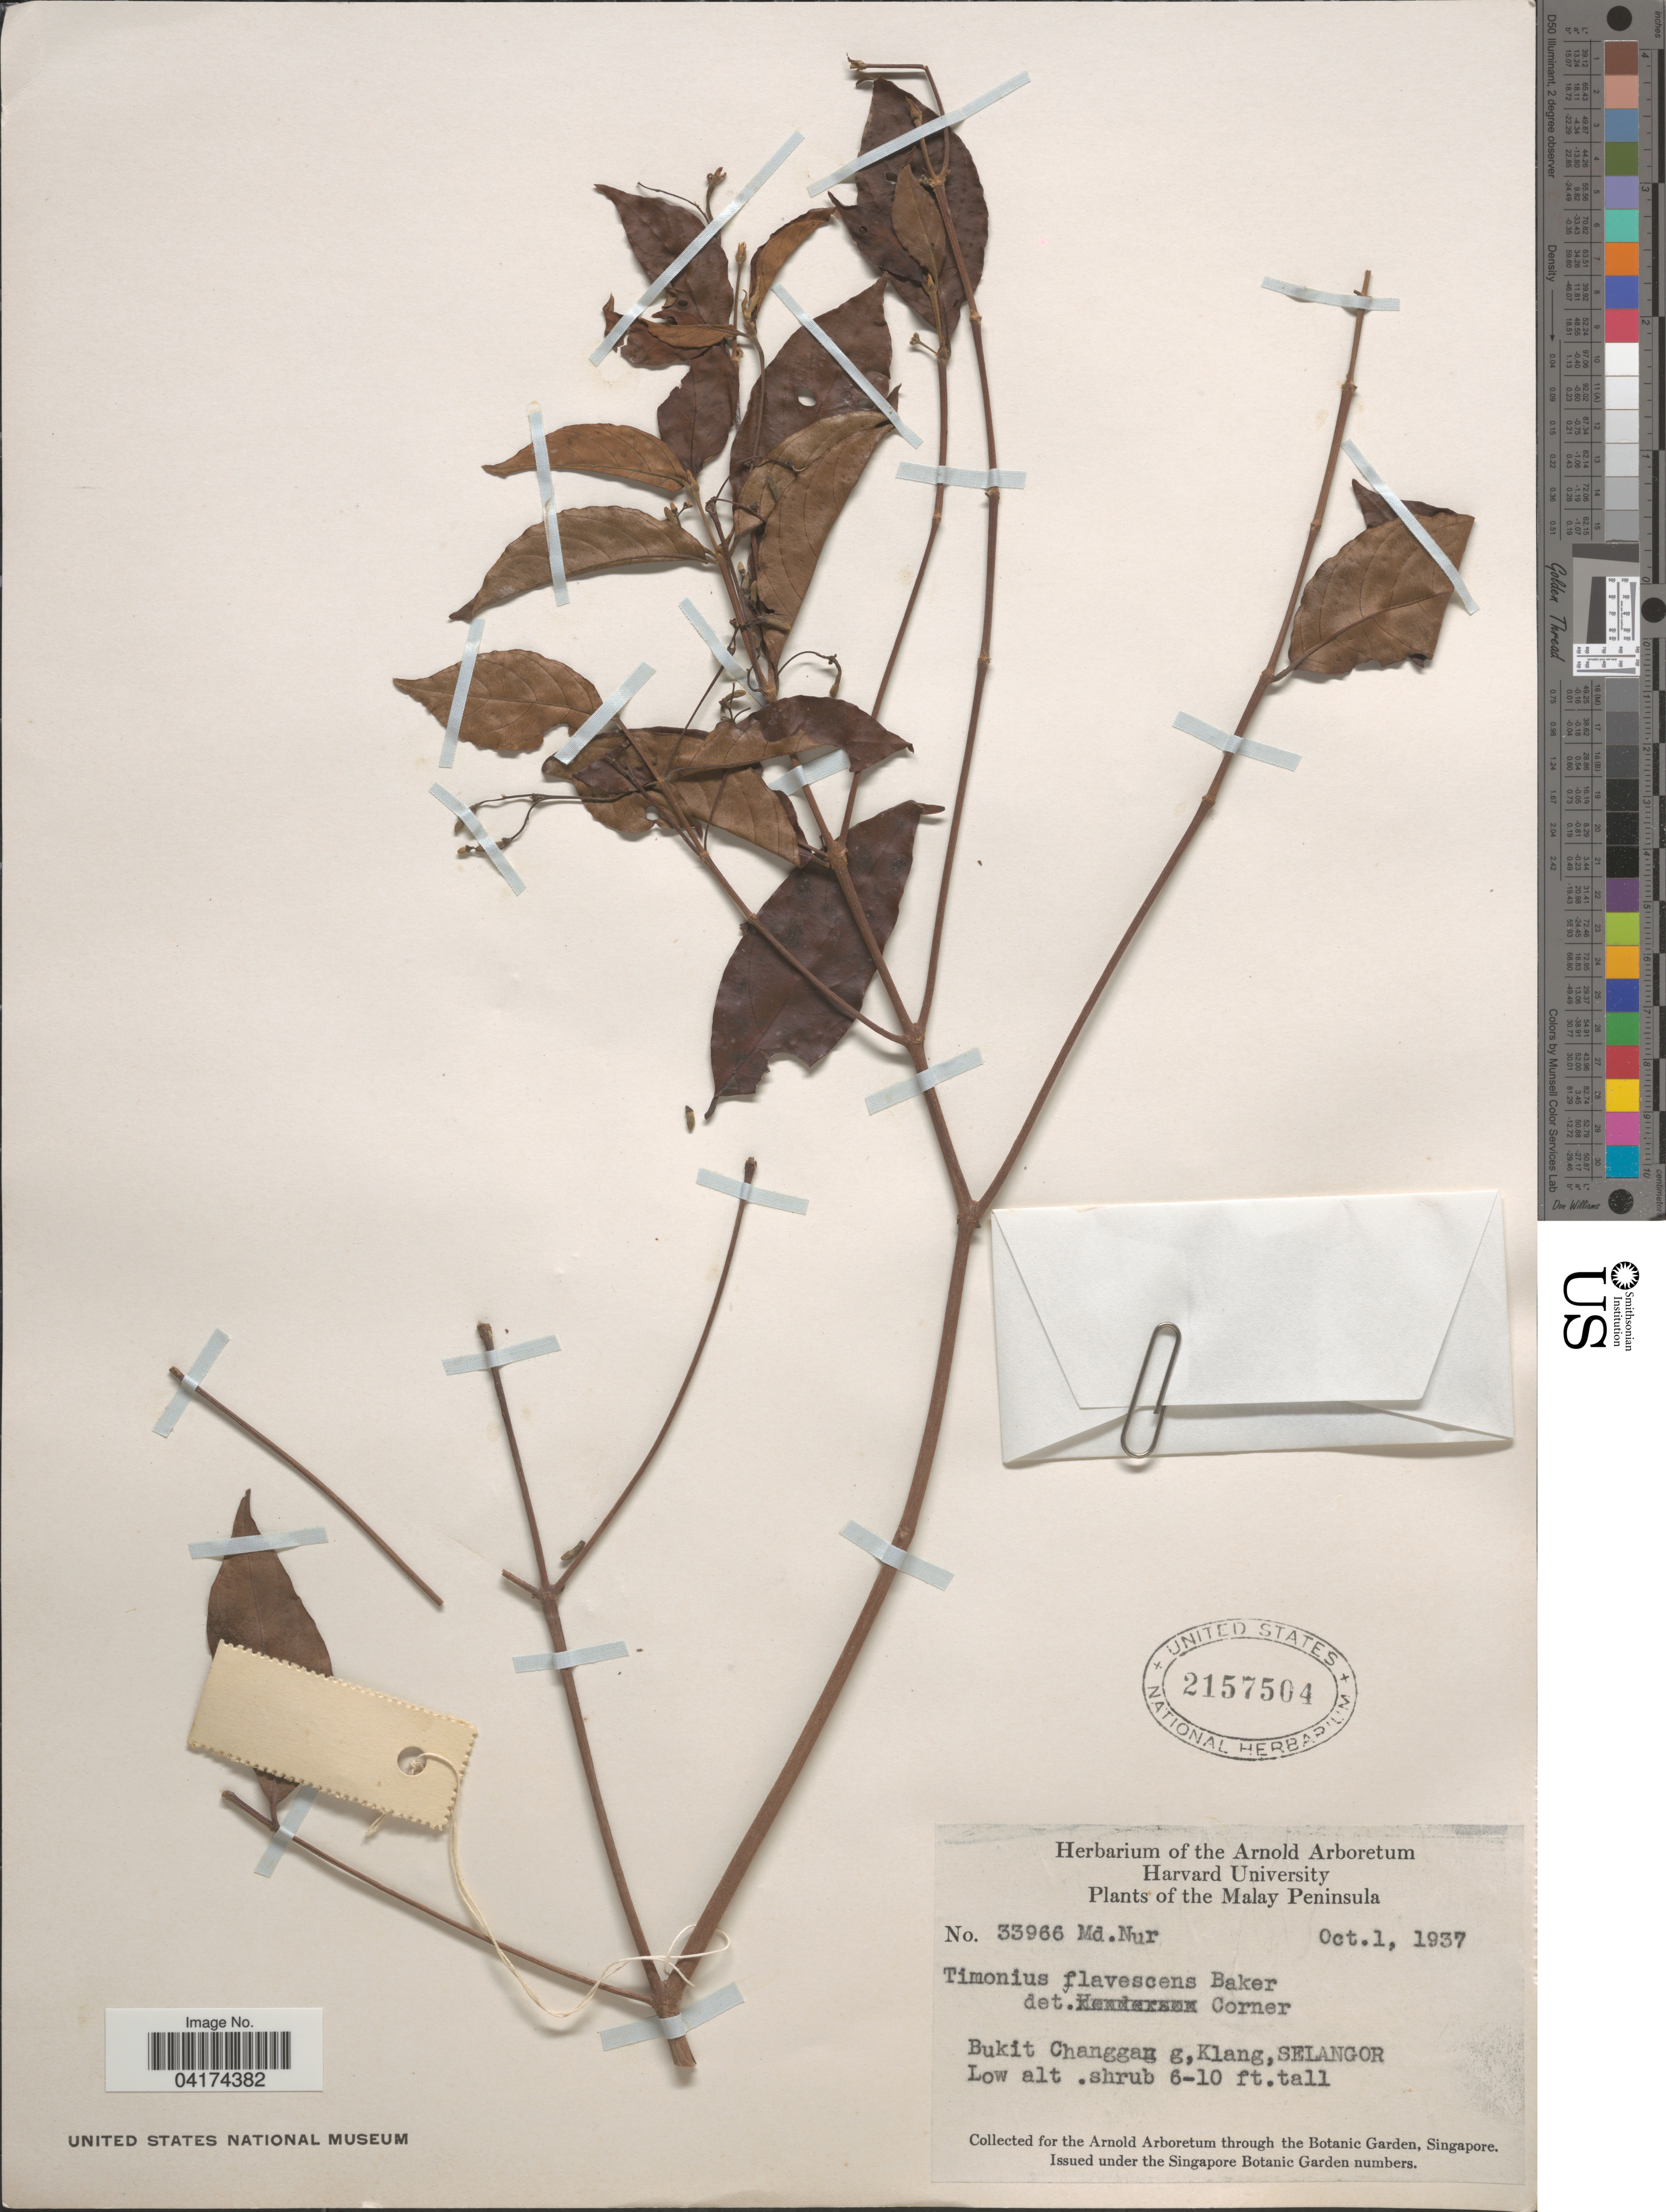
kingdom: Plantae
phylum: Tracheophyta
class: Magnoliopsida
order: Gentianales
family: Rubiaceae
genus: Timonius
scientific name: Timonius flavescens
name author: (Jack) Baker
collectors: M. Nur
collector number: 33966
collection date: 1937-10-01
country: Malaysia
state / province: Selangor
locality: Malay Peninsula. Bukit Changgan g, Klang.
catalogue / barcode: US 2157504